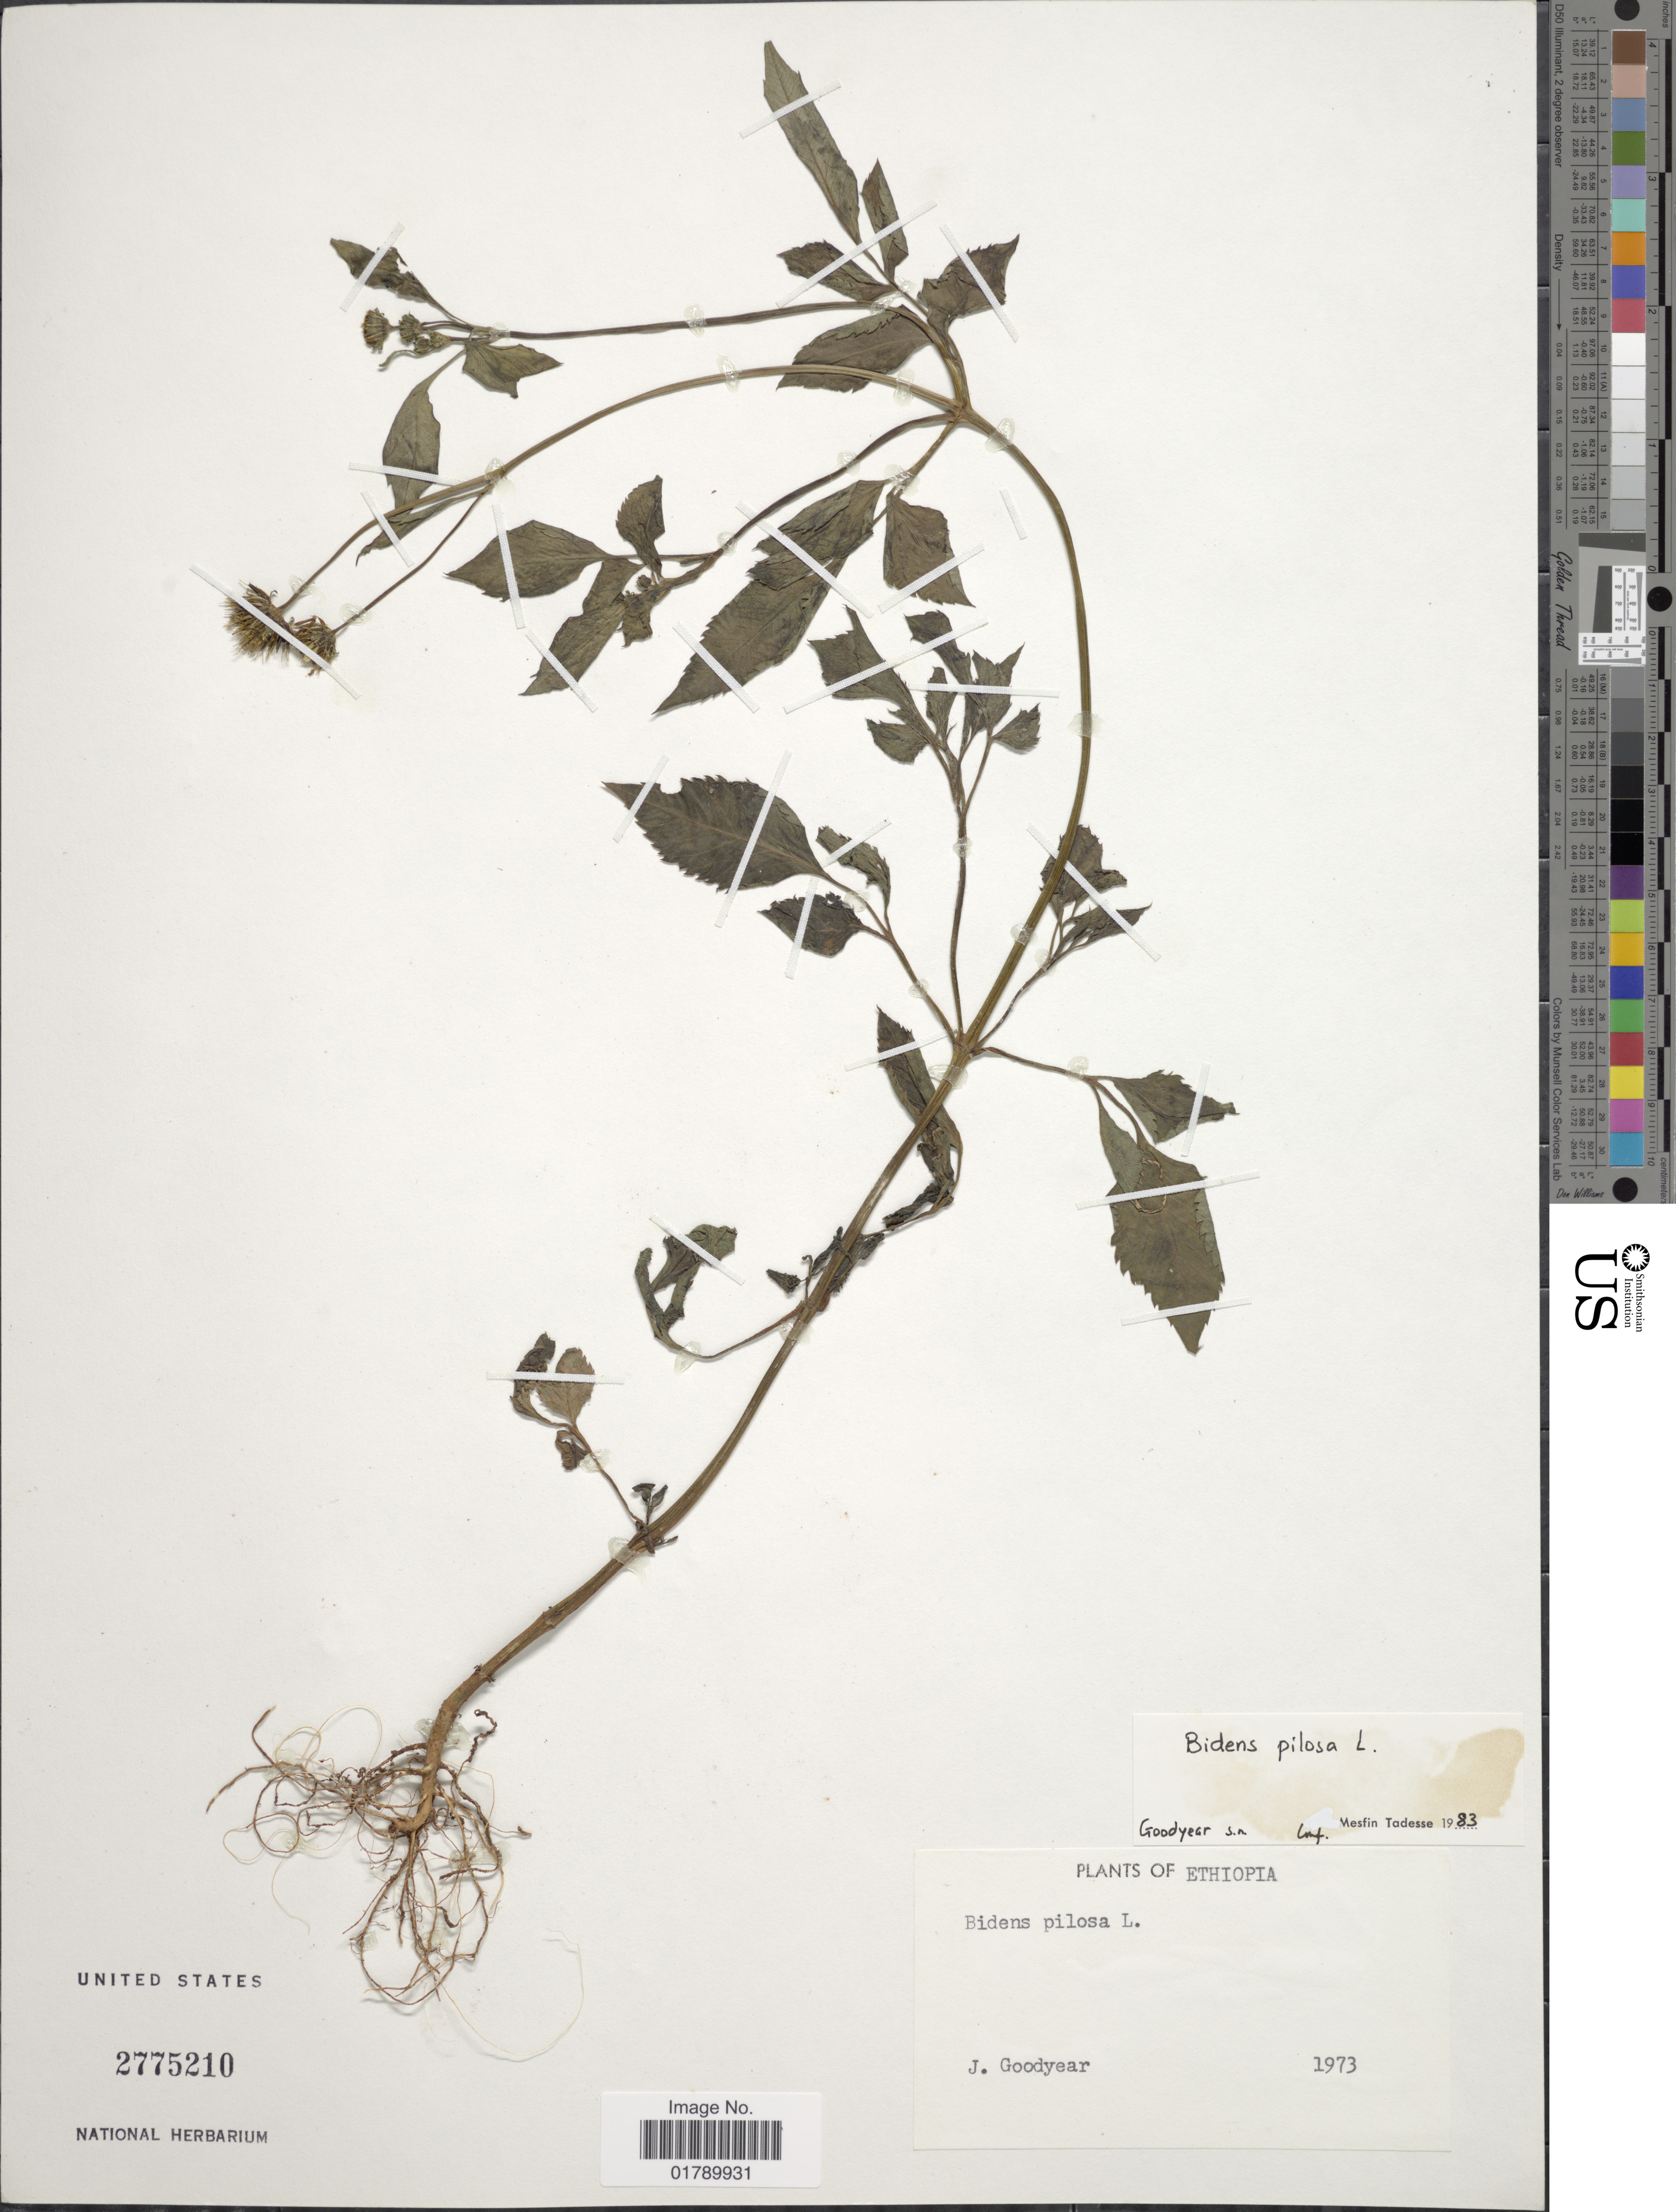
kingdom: Plantae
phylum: Tracheophyta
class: Magnoliopsida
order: Asterales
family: Asteraceae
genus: Bidens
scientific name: Bidens pilosa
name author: L.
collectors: J. Goodyear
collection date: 1973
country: Ethiopia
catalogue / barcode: US 2775210